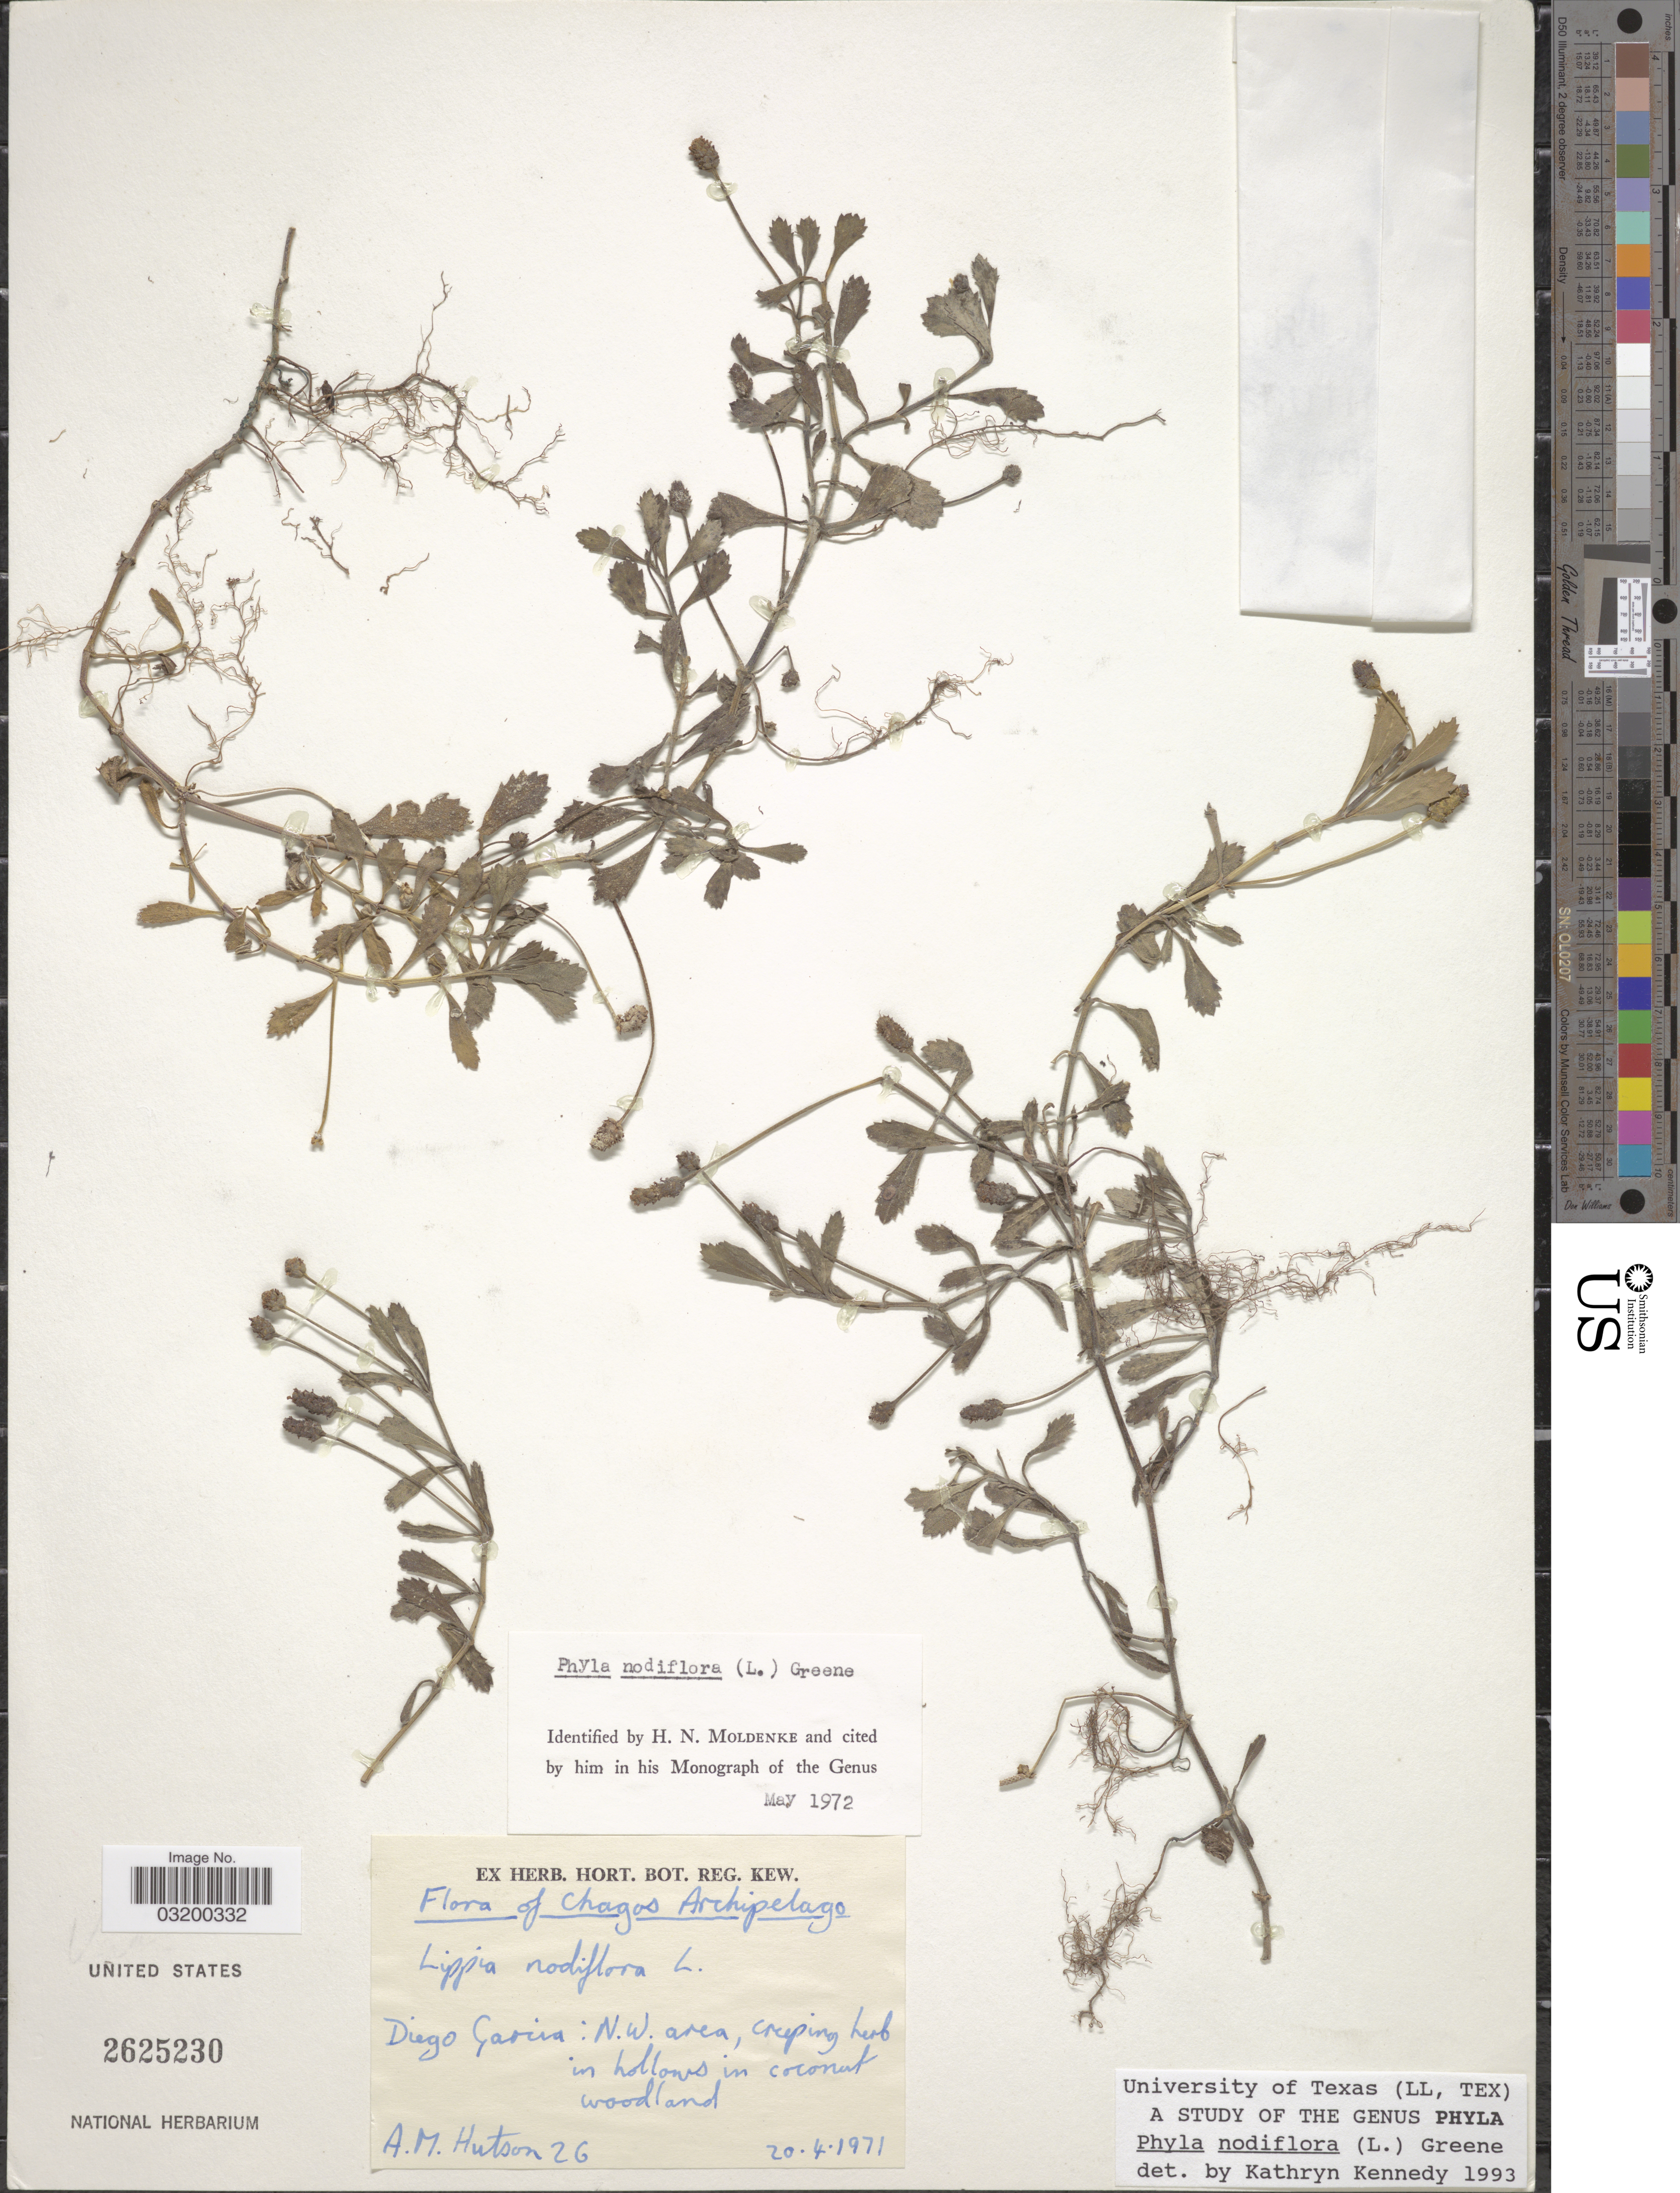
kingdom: Plantae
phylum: Tracheophyta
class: Magnoliopsida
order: Lamiales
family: Verbenaceae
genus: Phyla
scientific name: Phyla nodiflora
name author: (L.) Greene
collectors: A. Hutson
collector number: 26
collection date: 1971-04-20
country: British Indian Ocean Territory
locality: Chagos Archipelago. Diego Garcia: N.W. area.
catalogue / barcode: US 2625230